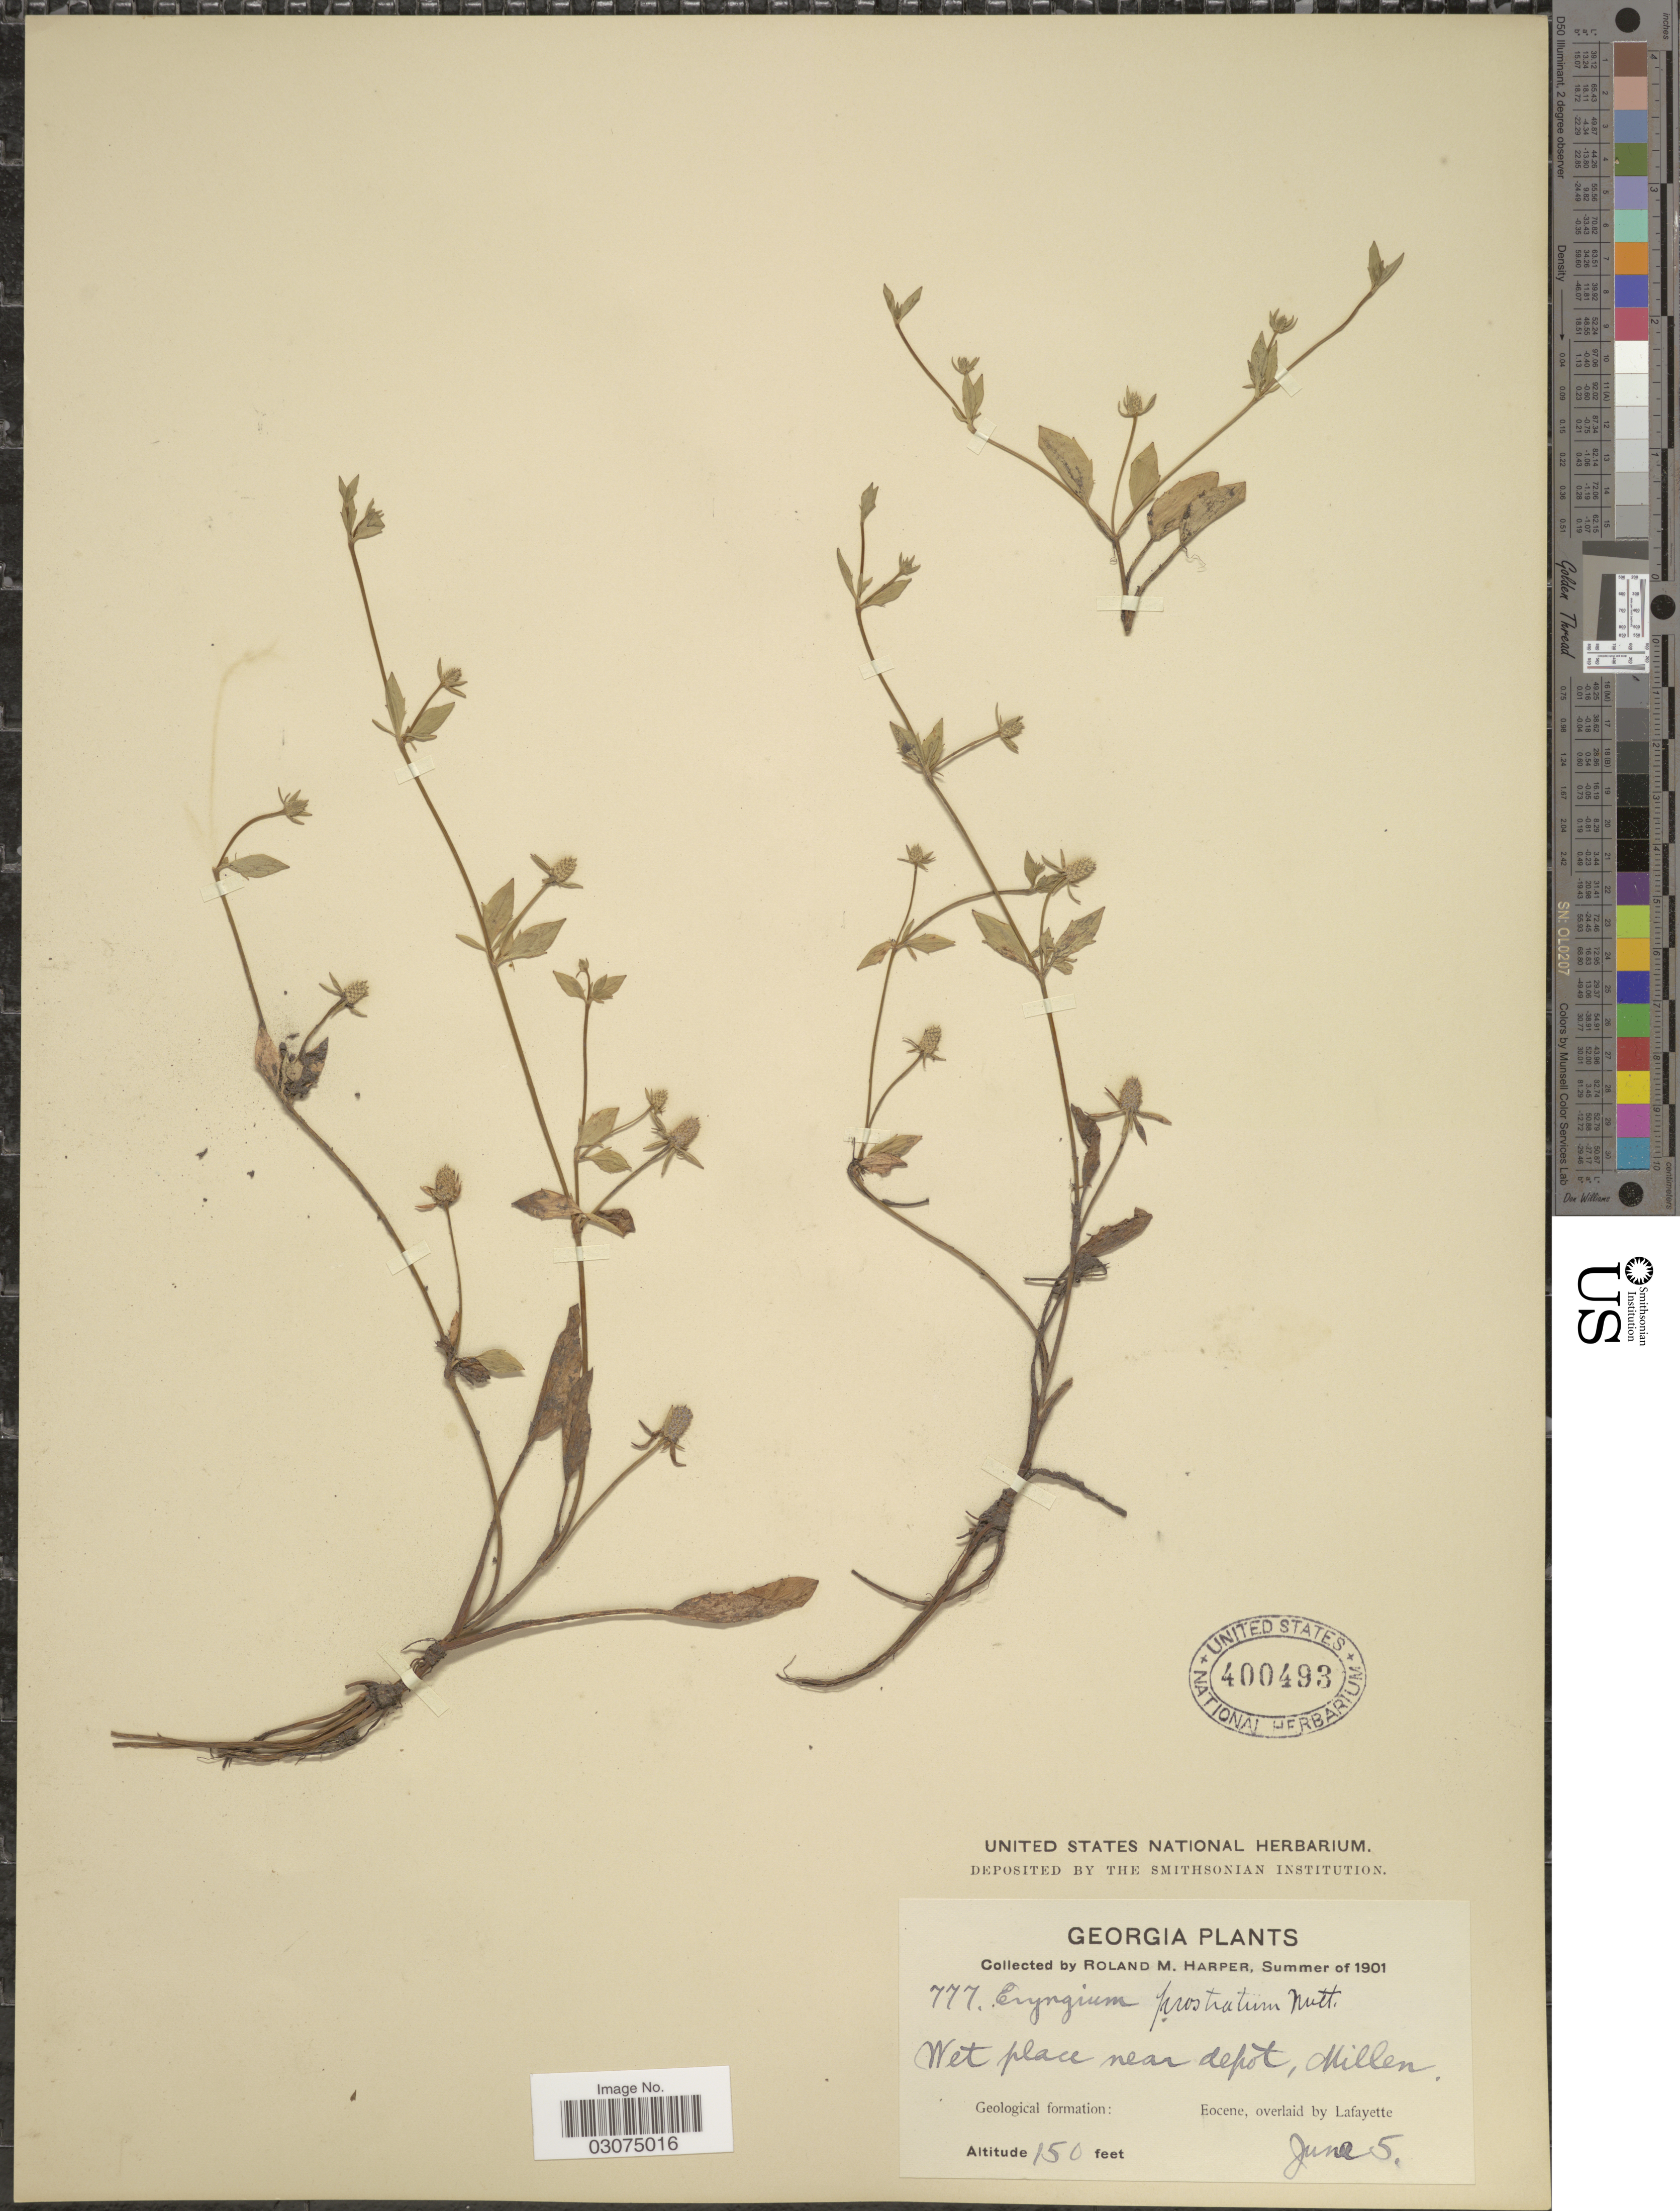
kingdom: Plantae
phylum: Tracheophyta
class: Magnoliopsida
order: Apiales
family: Apiaceae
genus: Eryngium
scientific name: Eryngium prostratum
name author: Nutt. ex DC.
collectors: R. M. Harper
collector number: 777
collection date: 1901-06-05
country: United States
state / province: Georgia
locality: Near depot, Millen.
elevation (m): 46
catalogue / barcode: US 400493